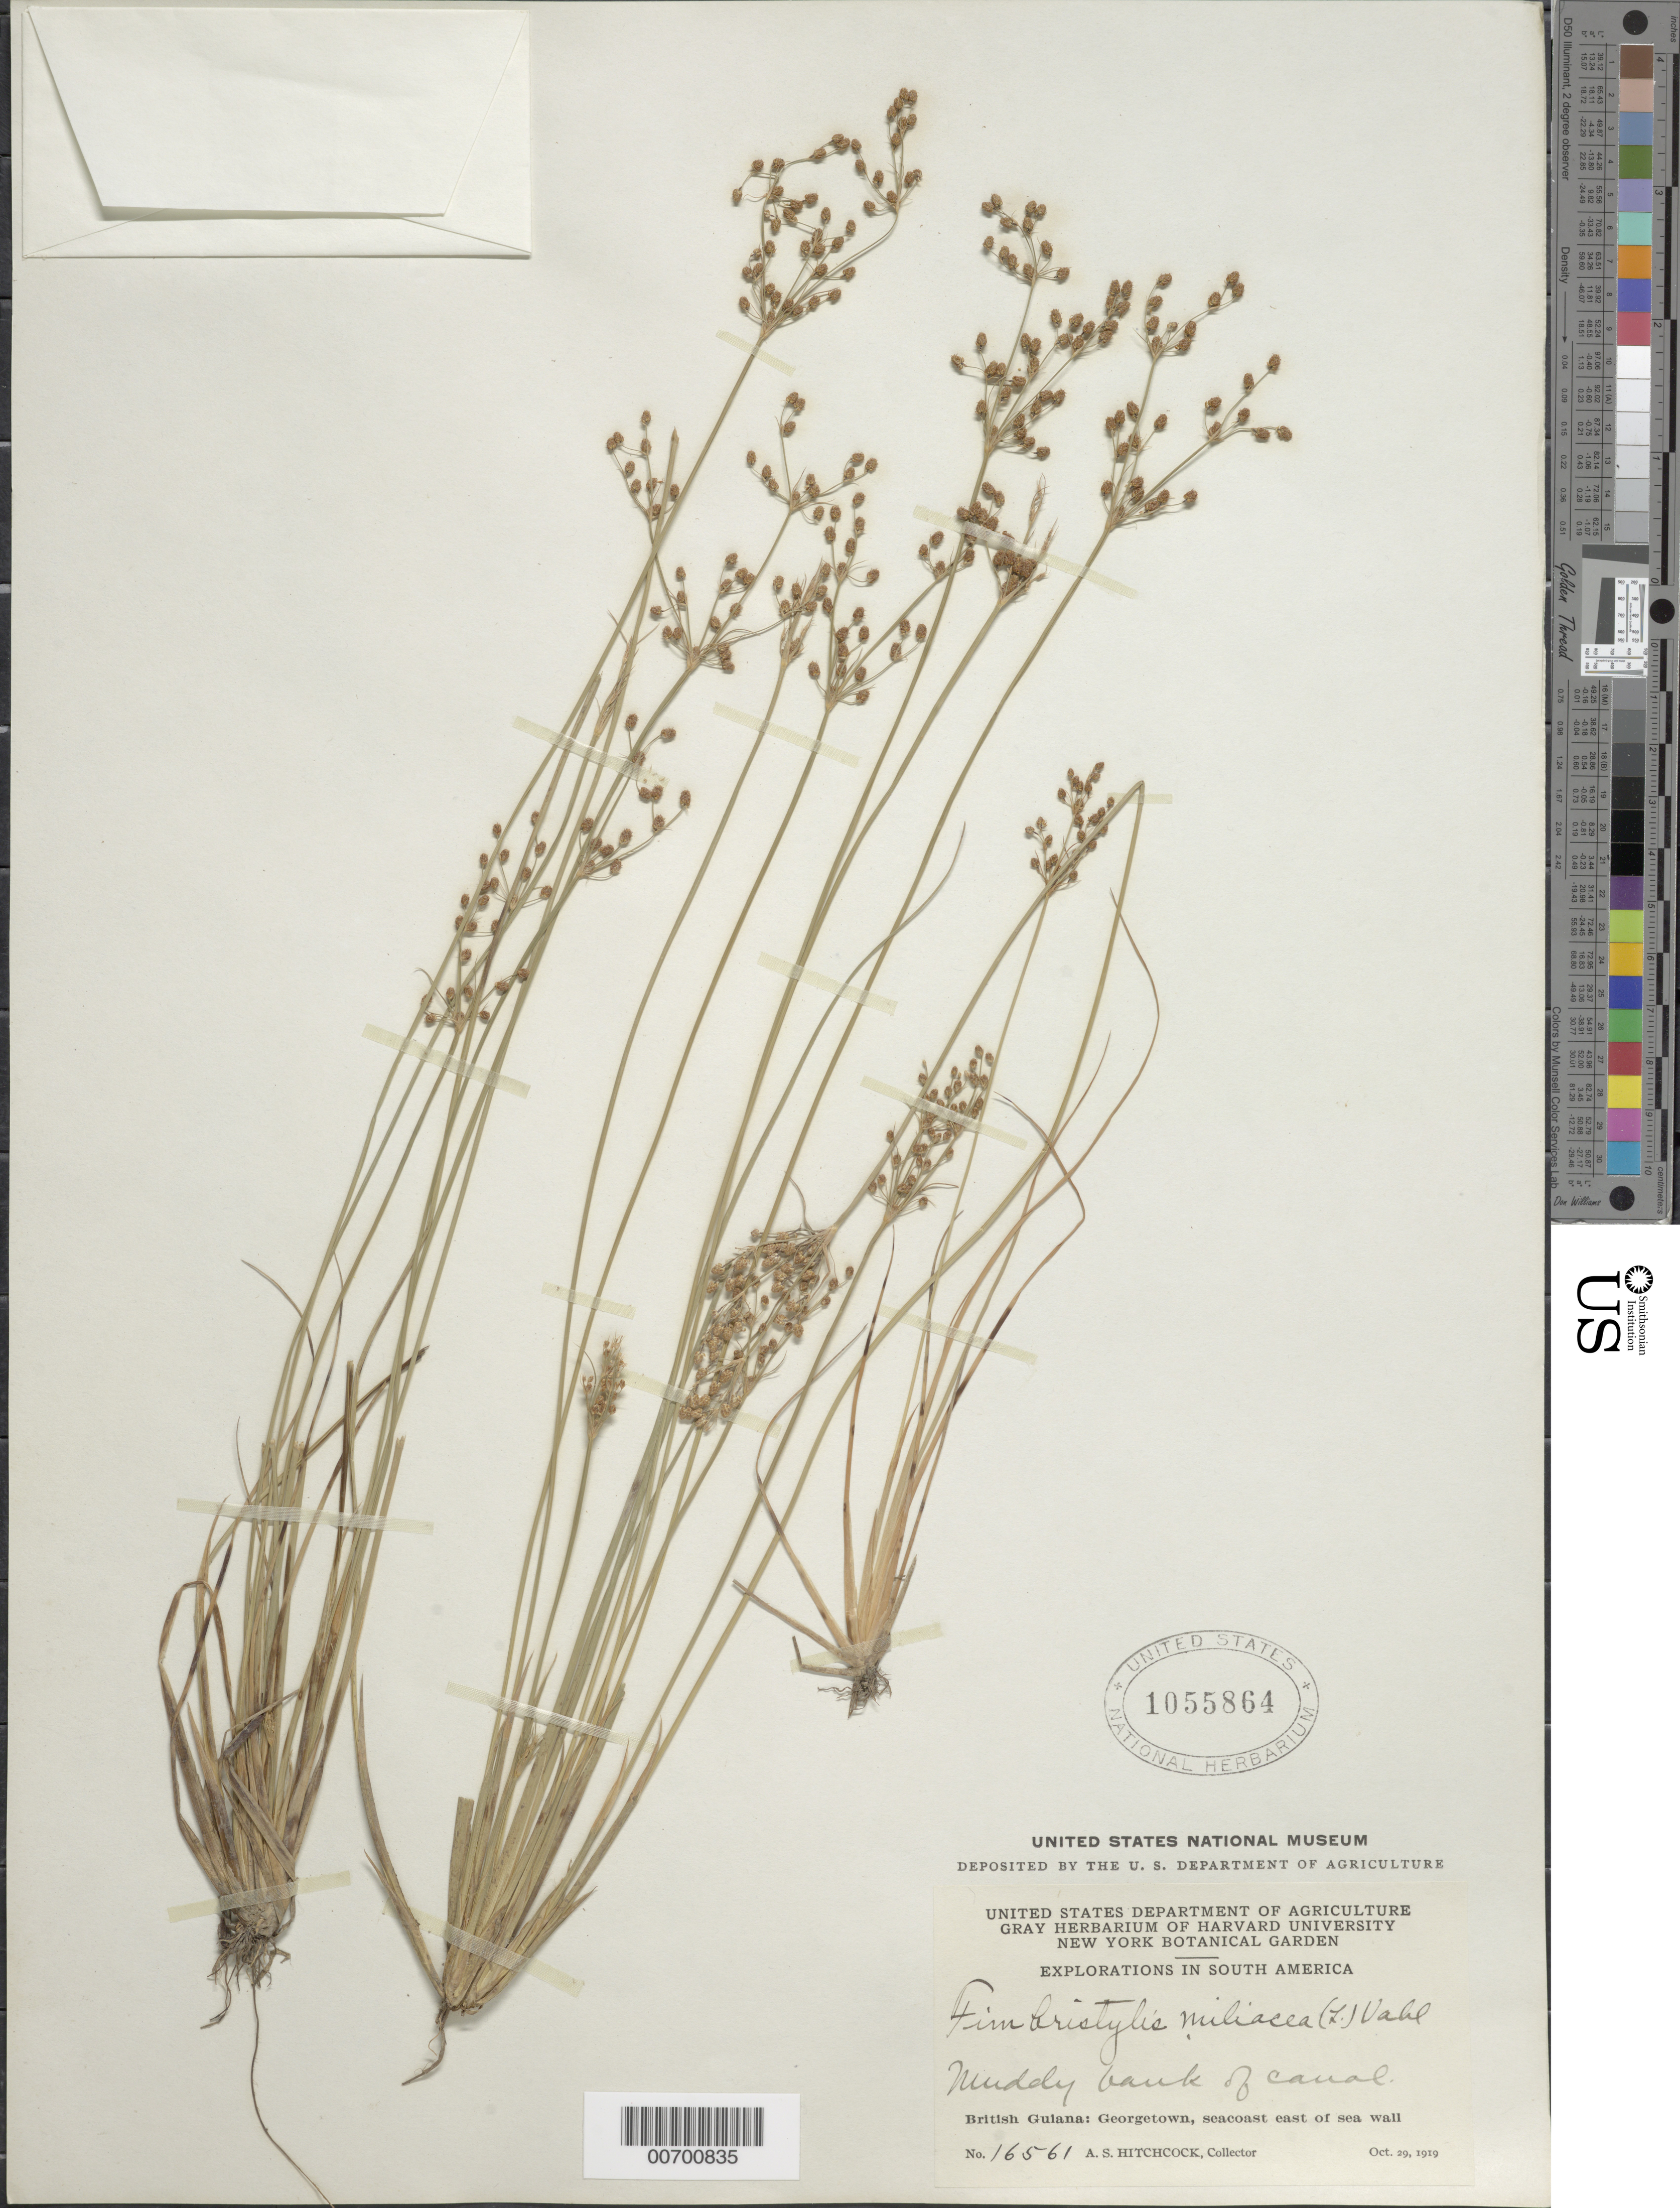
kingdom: Plantae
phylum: Tracheophyta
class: Liliopsida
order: Poales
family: Cyperaceae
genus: Fimbristylis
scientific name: Fimbristylis littoralis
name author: Gaudich.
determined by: Strong, M. T., (US), Smithsonian Institution - National Museum of Natural History (UNITED STATES)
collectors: A. S. Hitchcock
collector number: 16561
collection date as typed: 29-Oct-19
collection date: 1919-10-29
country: Guyana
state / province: Demerara-Mahaica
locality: Georgetown, seacoast E of sea wall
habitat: Muddy bank of canal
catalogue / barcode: US 1055864